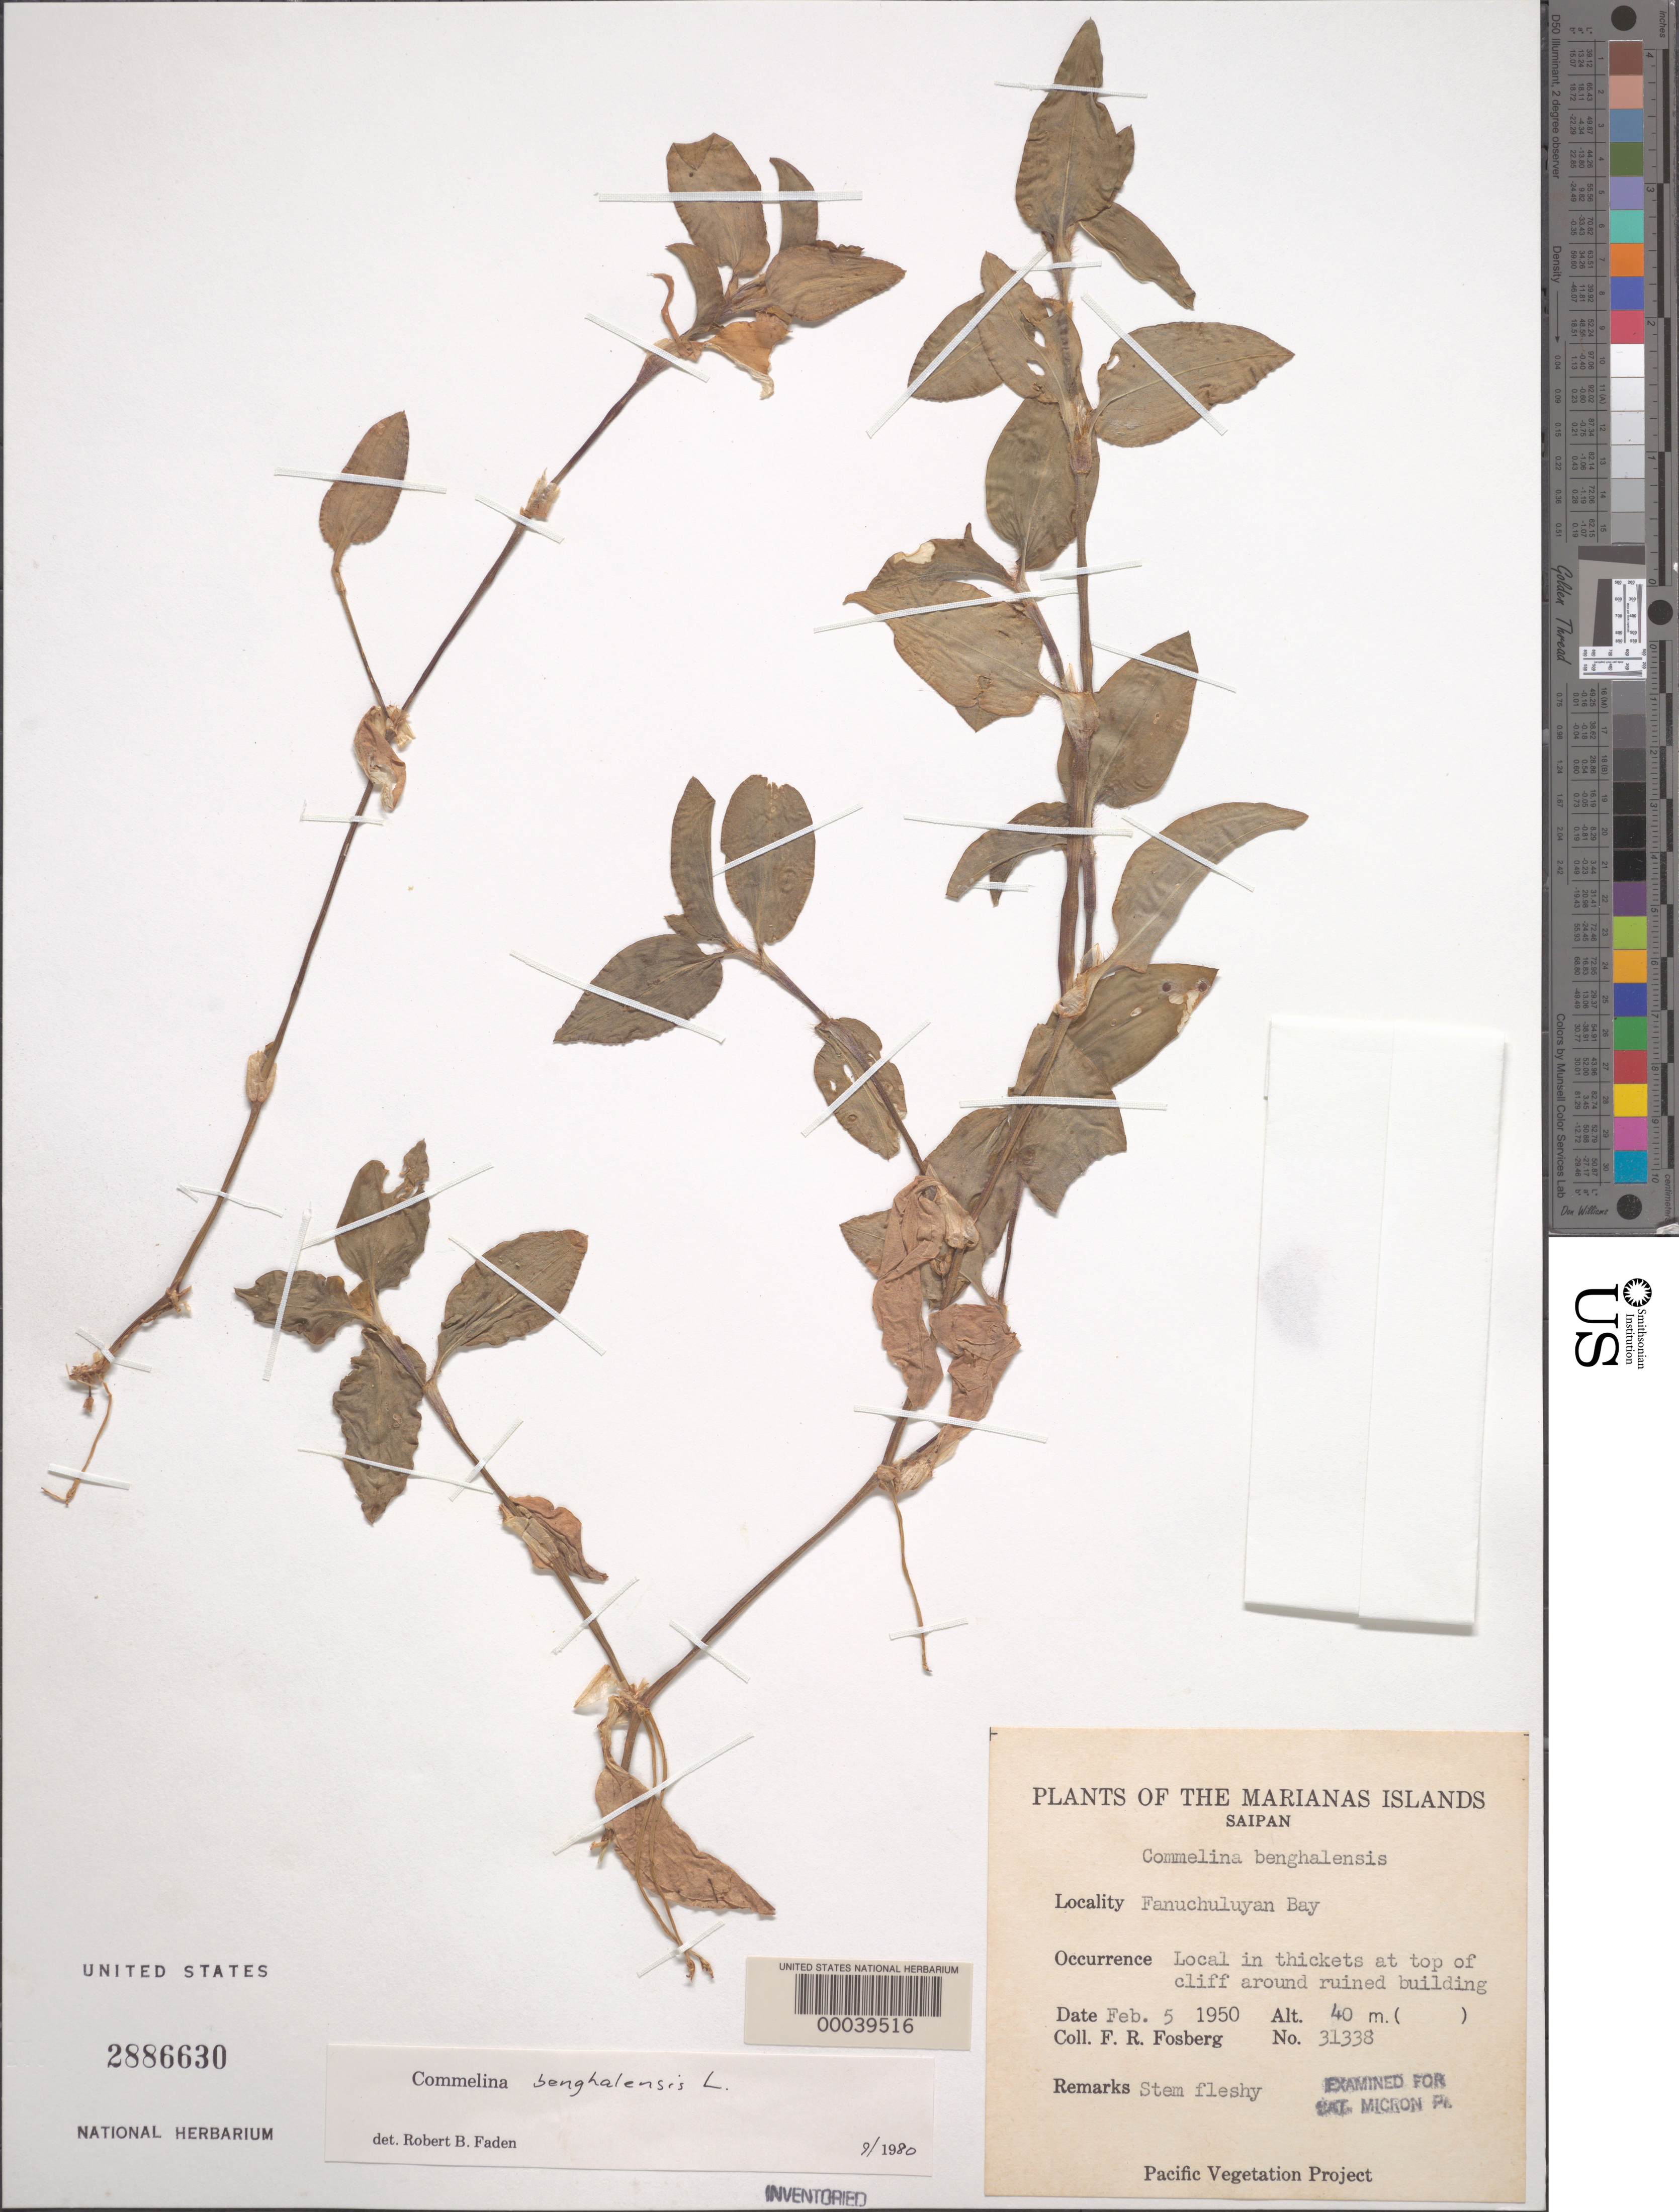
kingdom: Plantae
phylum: Tracheophyta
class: Liliopsida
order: Commelinales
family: Commelinaceae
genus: Commelina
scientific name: Commelina benghalensis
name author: L.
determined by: Faden, Robert B., (US), Smithsonian Institution - National Museum of Natural History (UNITED STATES)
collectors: F. R. Fosberg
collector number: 31338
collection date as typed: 05 Feb 1950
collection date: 1950-02-05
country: Northern Mariana Islands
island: Saipan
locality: Fanuchuluyan bay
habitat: Thickets on cliff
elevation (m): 40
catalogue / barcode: US 2886630